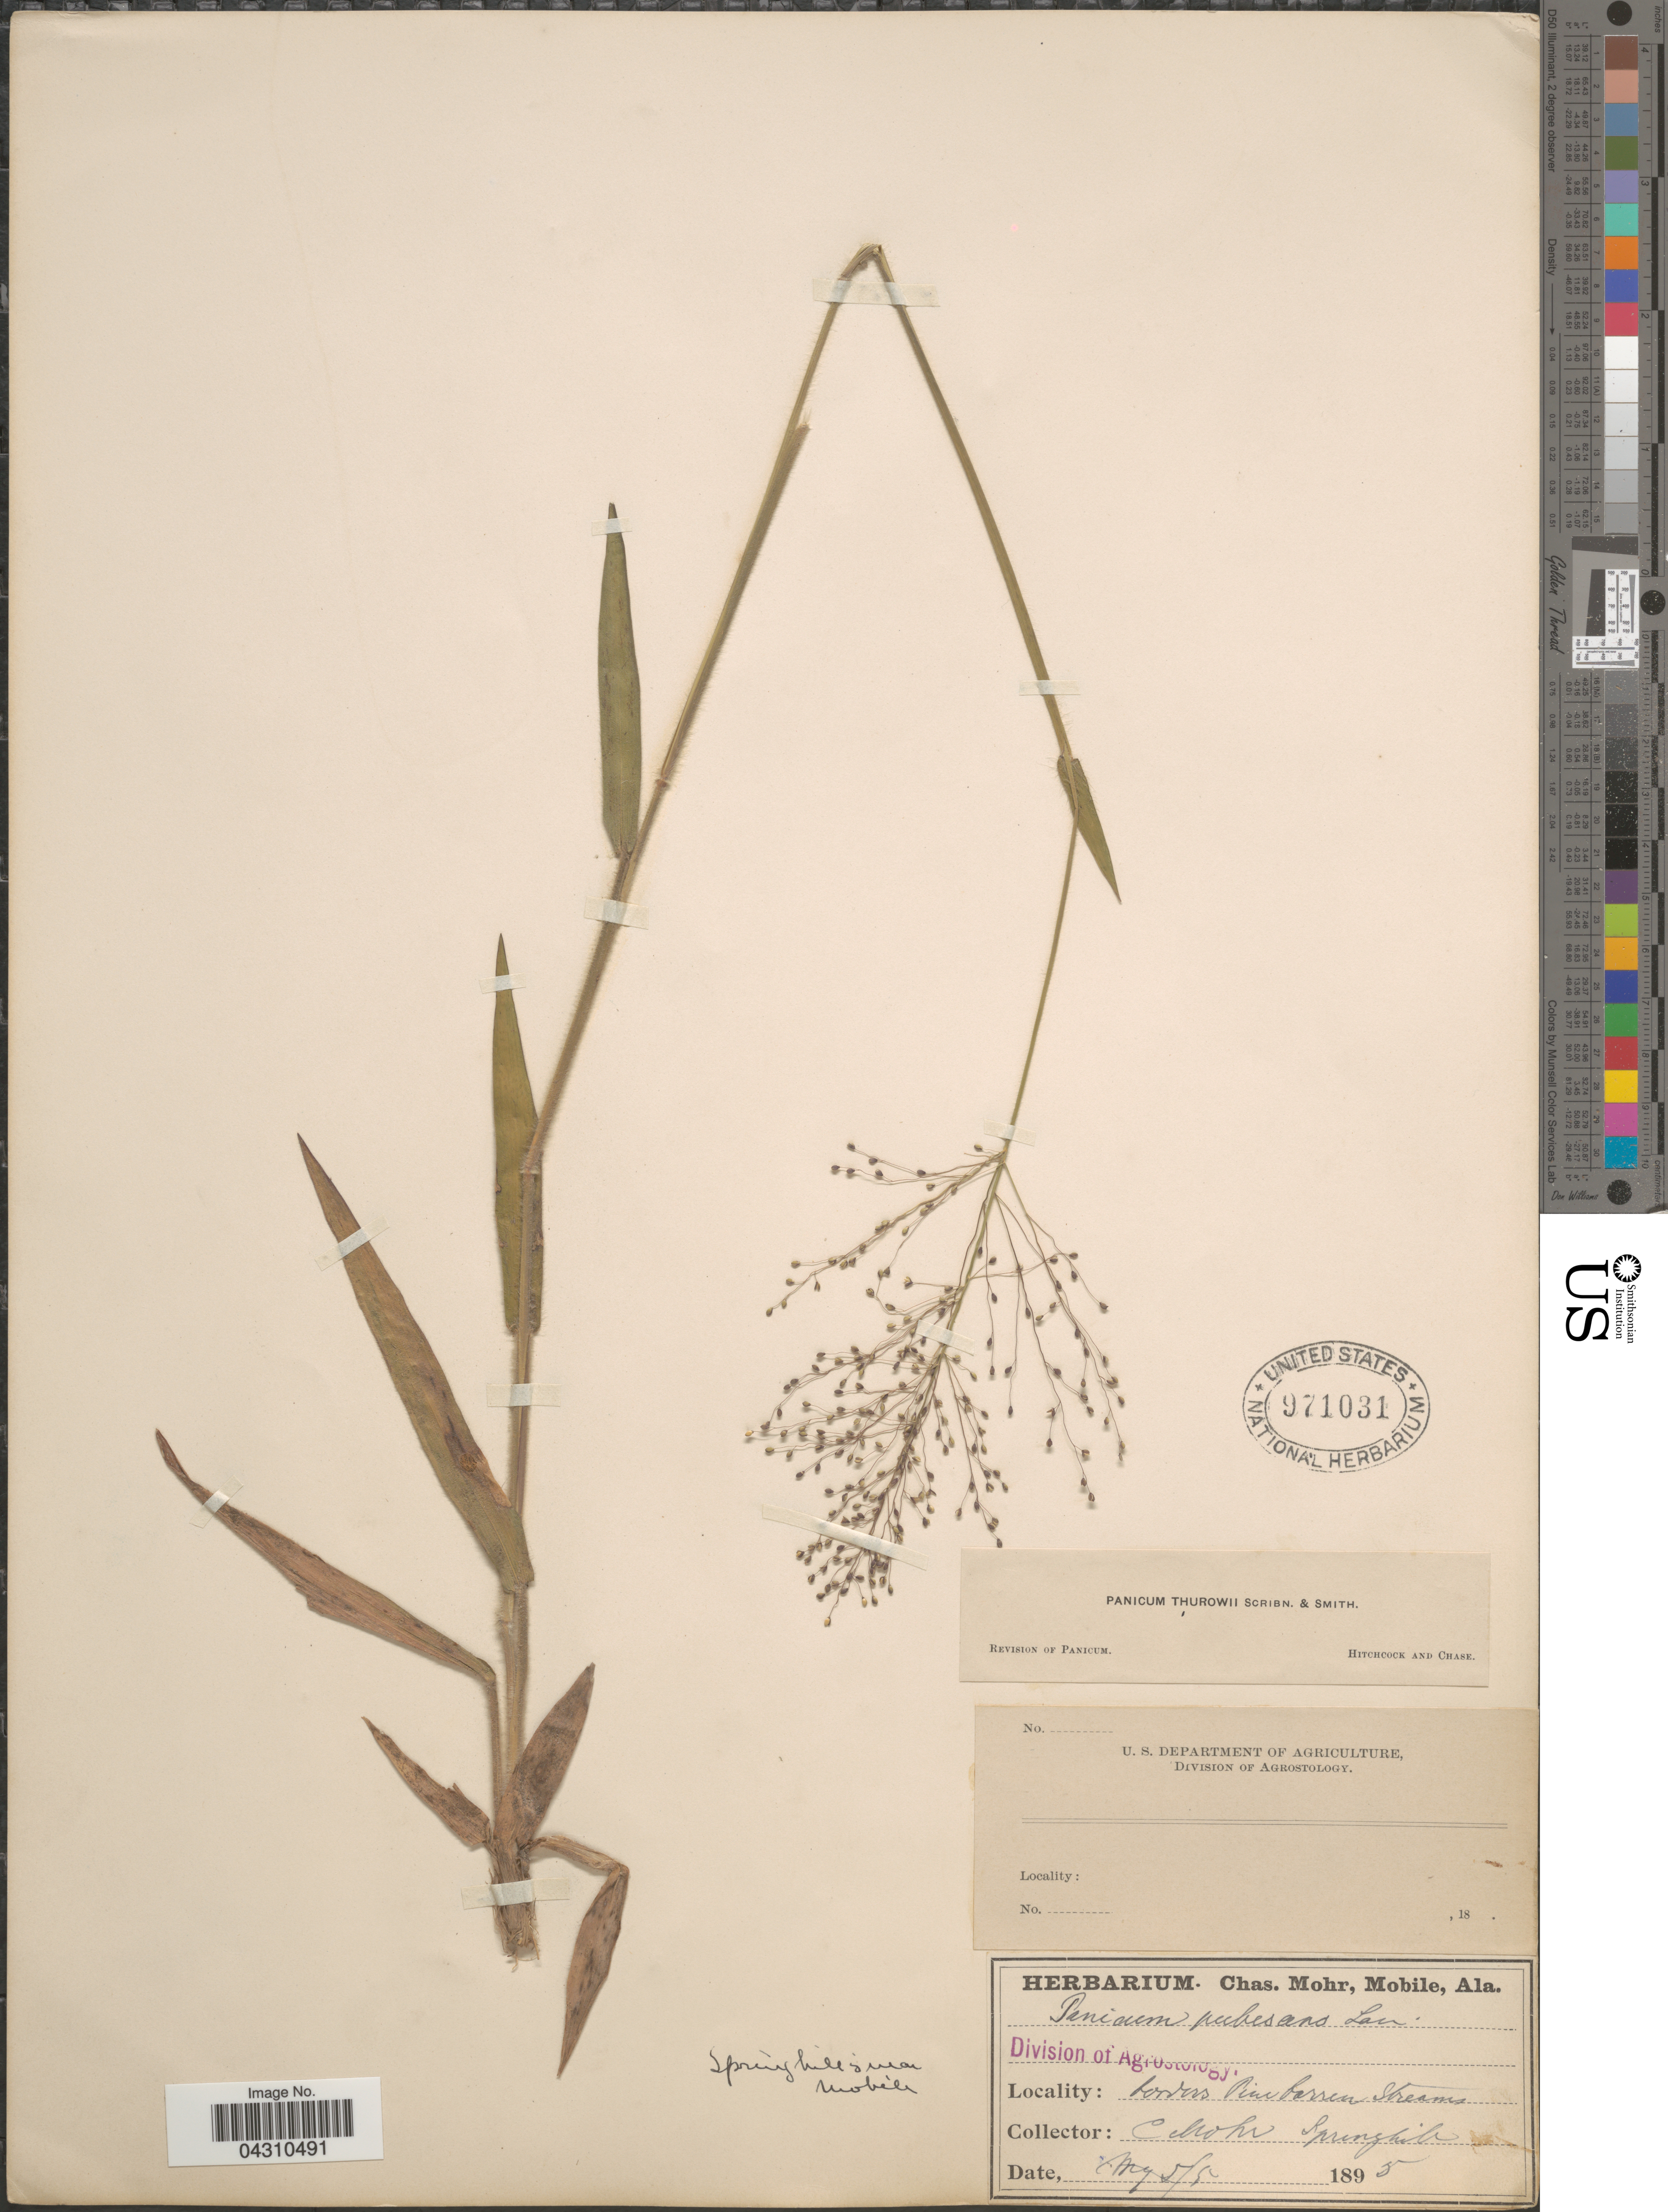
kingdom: Plantae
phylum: Tracheophyta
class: Liliopsida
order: Poales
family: Poaceae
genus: Dichanthelium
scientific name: Dichanthelium acuminatum var. acuminatum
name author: (Sw.) Gould & C.A. Clark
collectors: Mohr, C. T. (herbarium)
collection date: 1895-05-05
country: United States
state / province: Alabama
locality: Borders Riv barren, Streams. Springhills near Mobile.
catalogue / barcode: US 971031